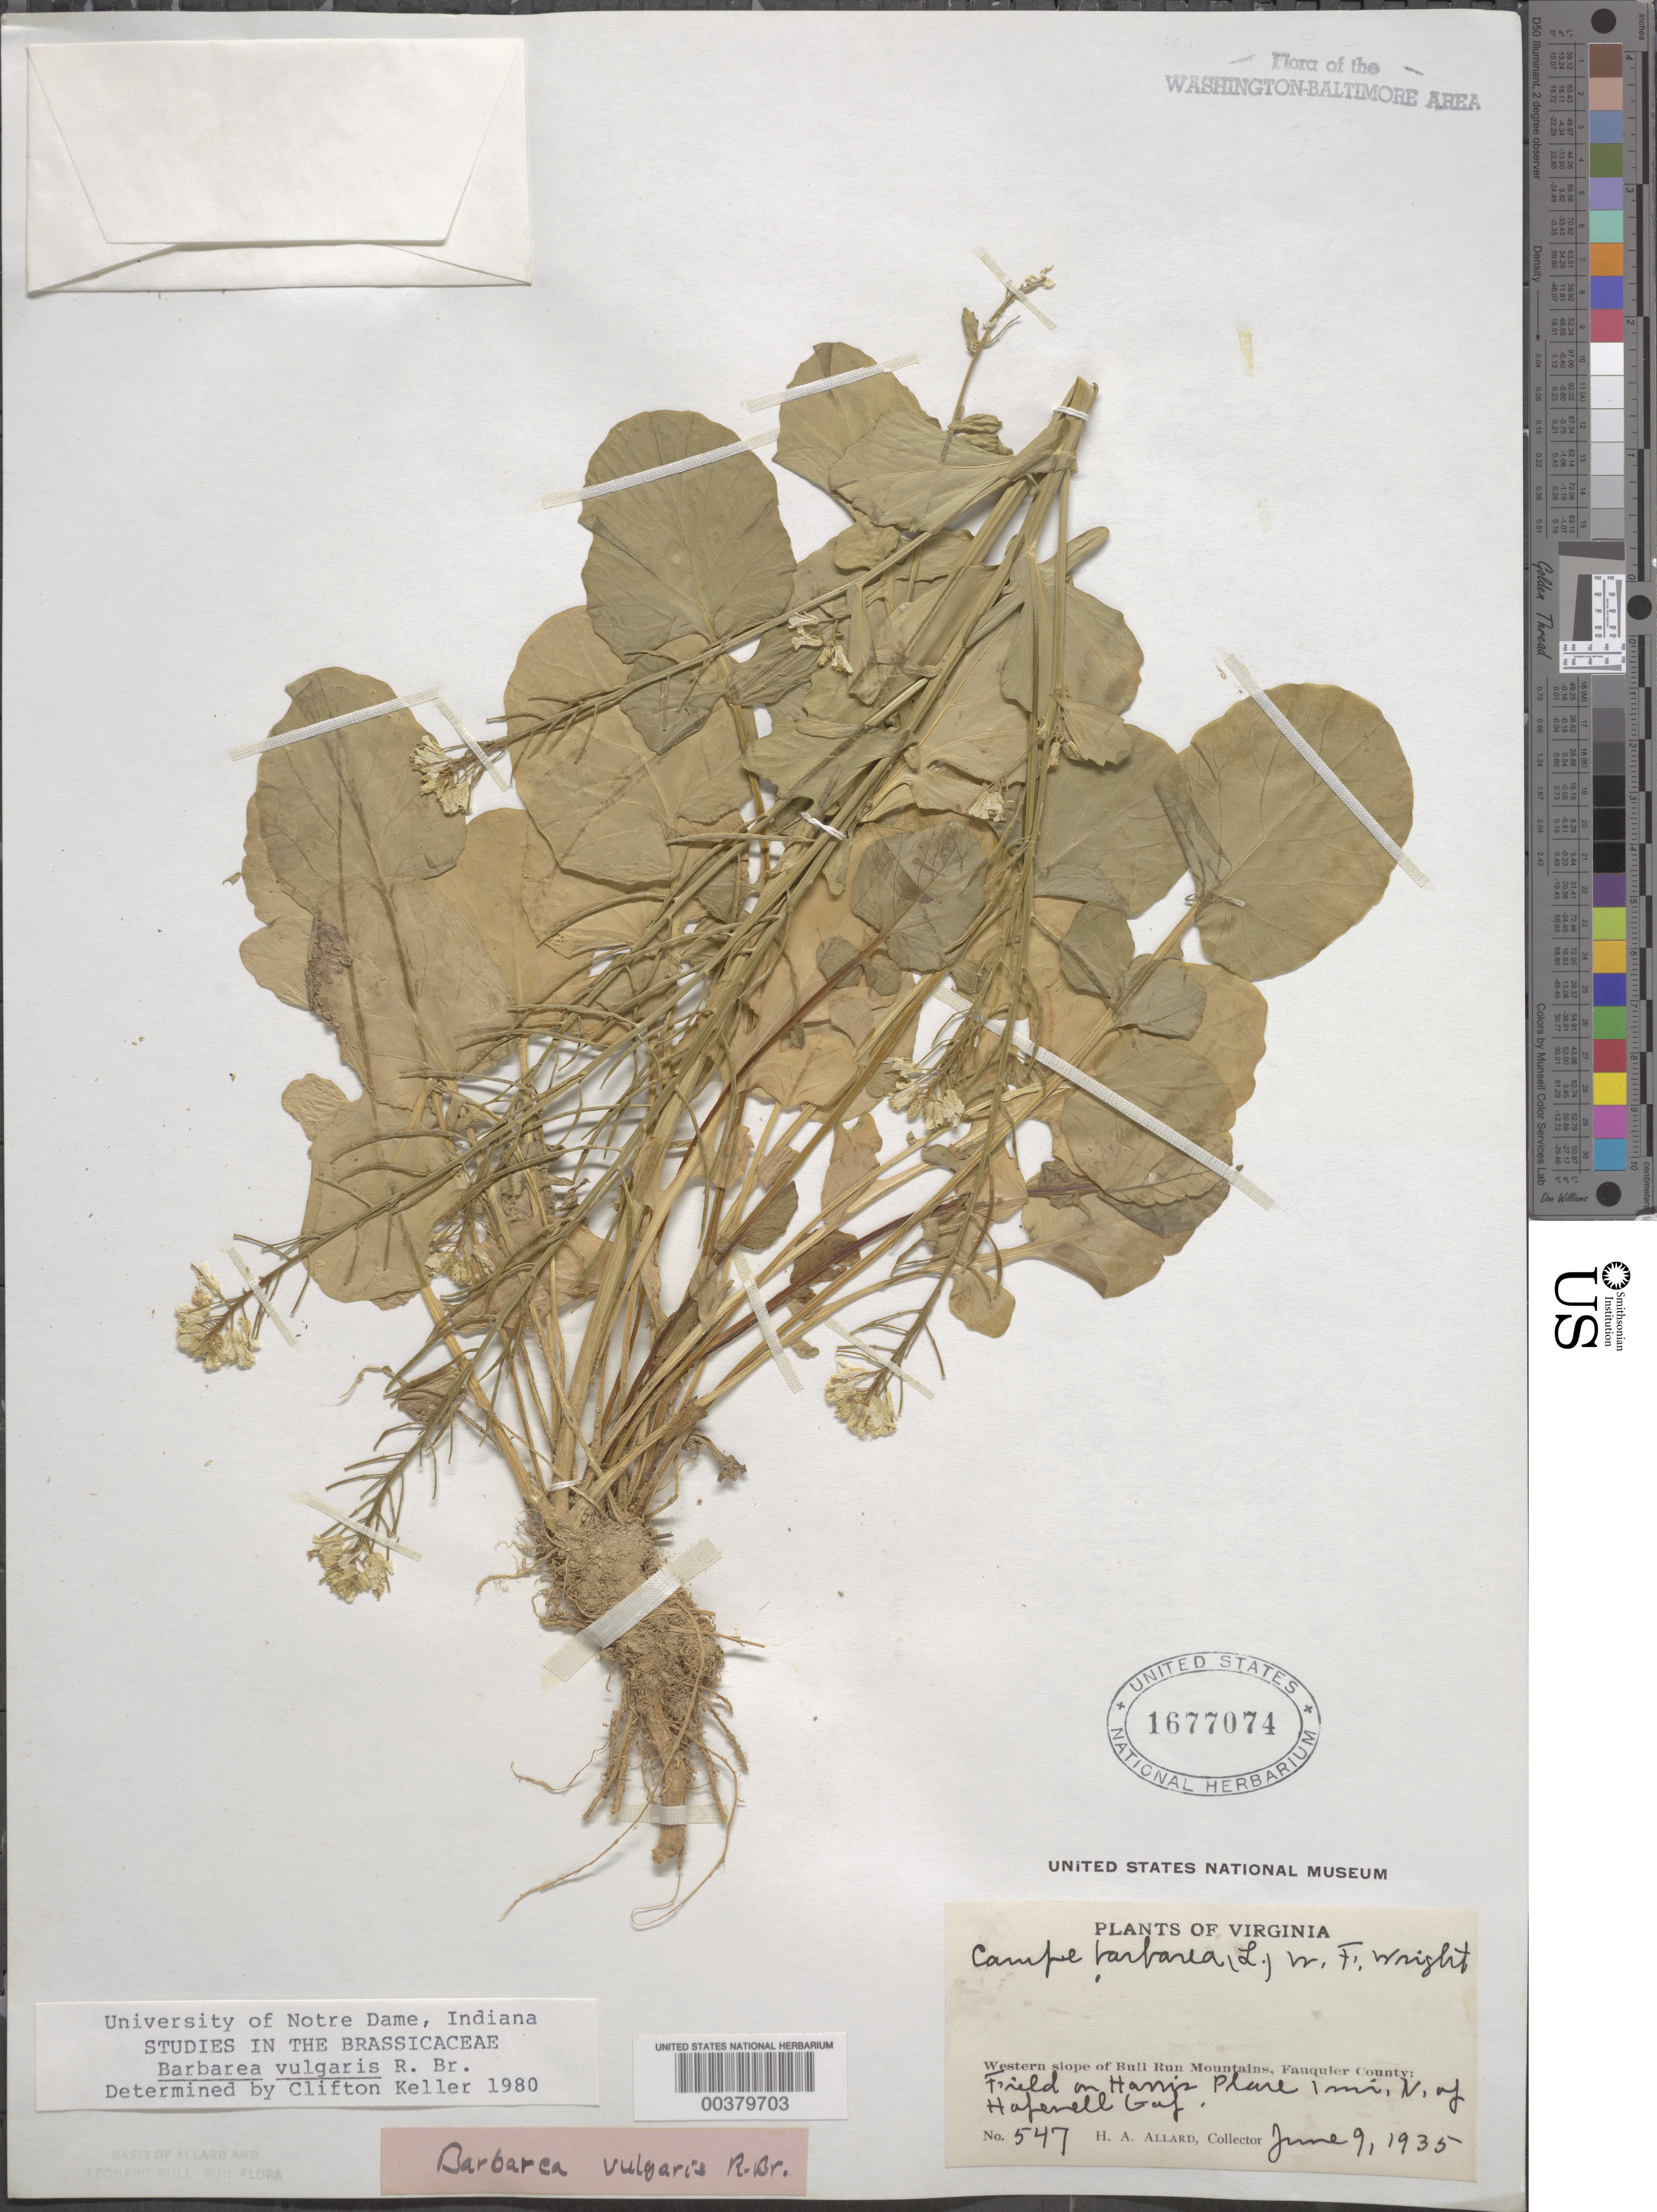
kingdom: Plantae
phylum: Tracheophyta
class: Magnoliopsida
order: Brassicales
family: Brassicaceae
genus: Barbarea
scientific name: Barbarea vulgaris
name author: W.T. Aiton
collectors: H. A. Allard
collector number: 547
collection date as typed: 09 Jun 1935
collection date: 1935-06-09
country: United States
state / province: Virginia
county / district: Fauquier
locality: North of Hopewell Gap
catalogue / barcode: US 1677074